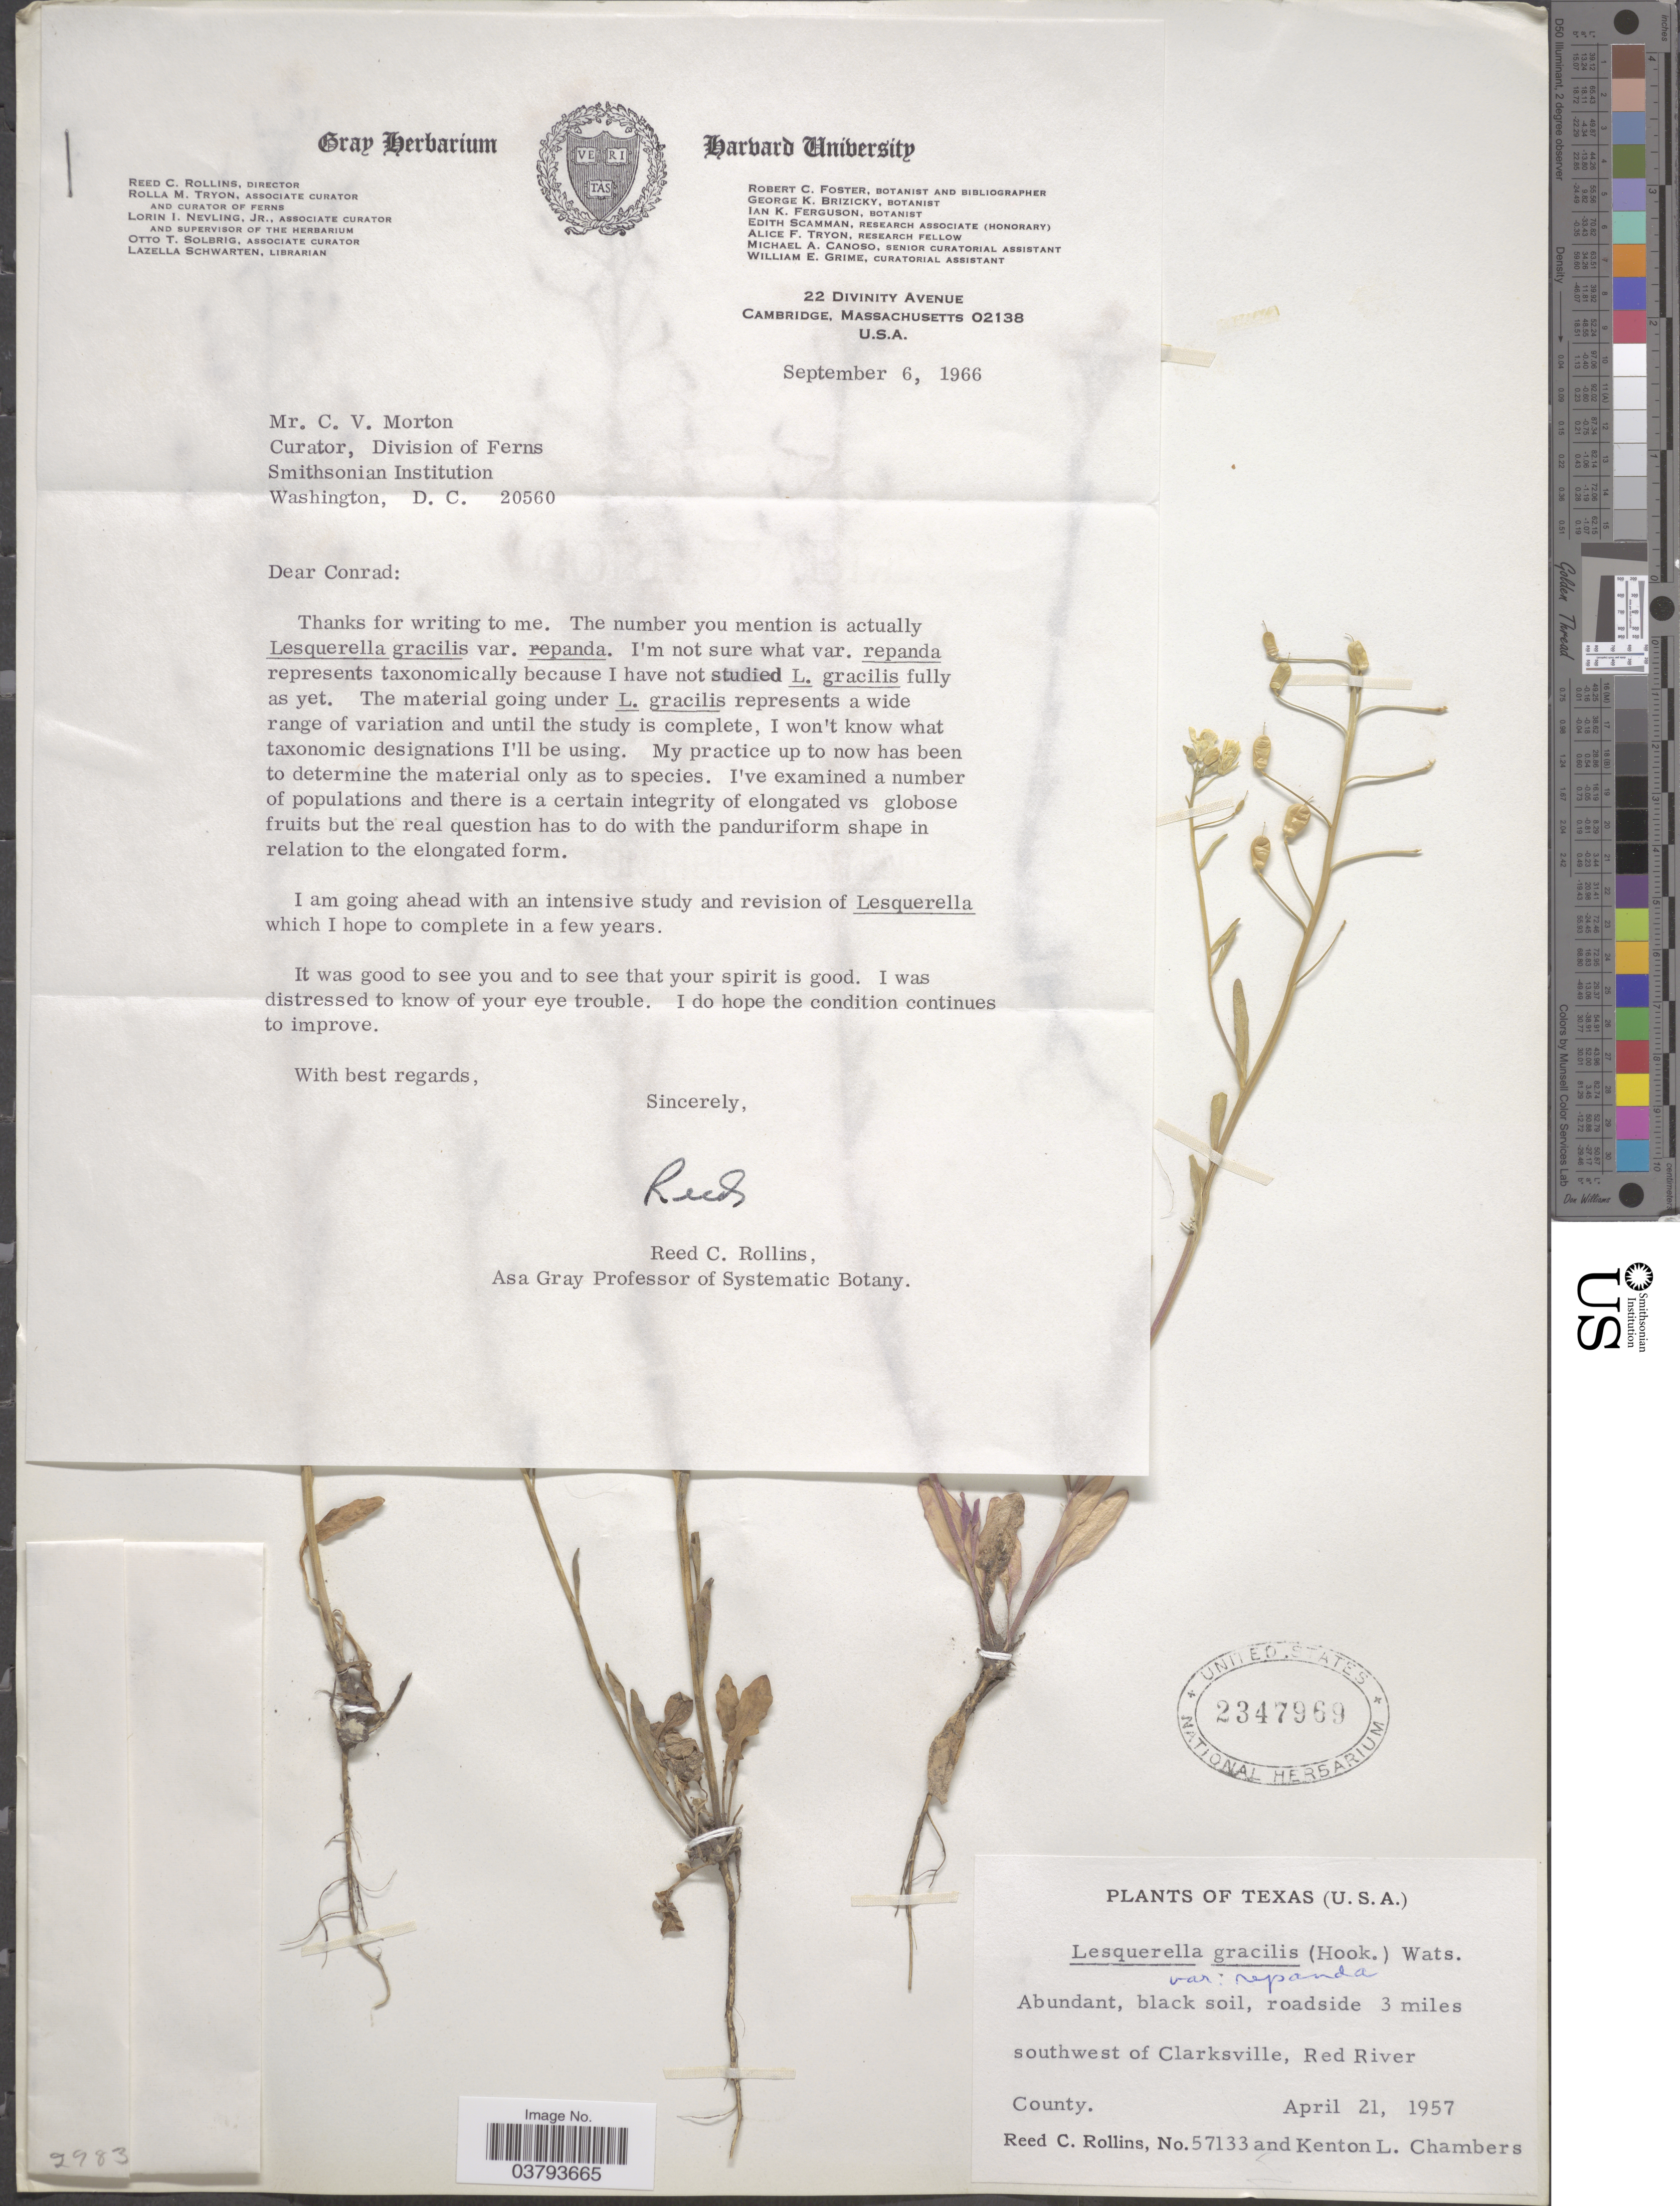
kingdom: Plantae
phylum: Tracheophyta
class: Magnoliopsida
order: Brassicales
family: Brassicaceae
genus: Lesquerella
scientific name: Lesquerella gracilis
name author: (Hook.) S. Watson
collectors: R. C. Rollins & K. L. Chambers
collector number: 57133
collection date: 1957-04-21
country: United States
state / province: Texas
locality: Roadside 3 miles southwest of Clarksville, Red River County.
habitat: roadside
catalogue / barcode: US 2347969